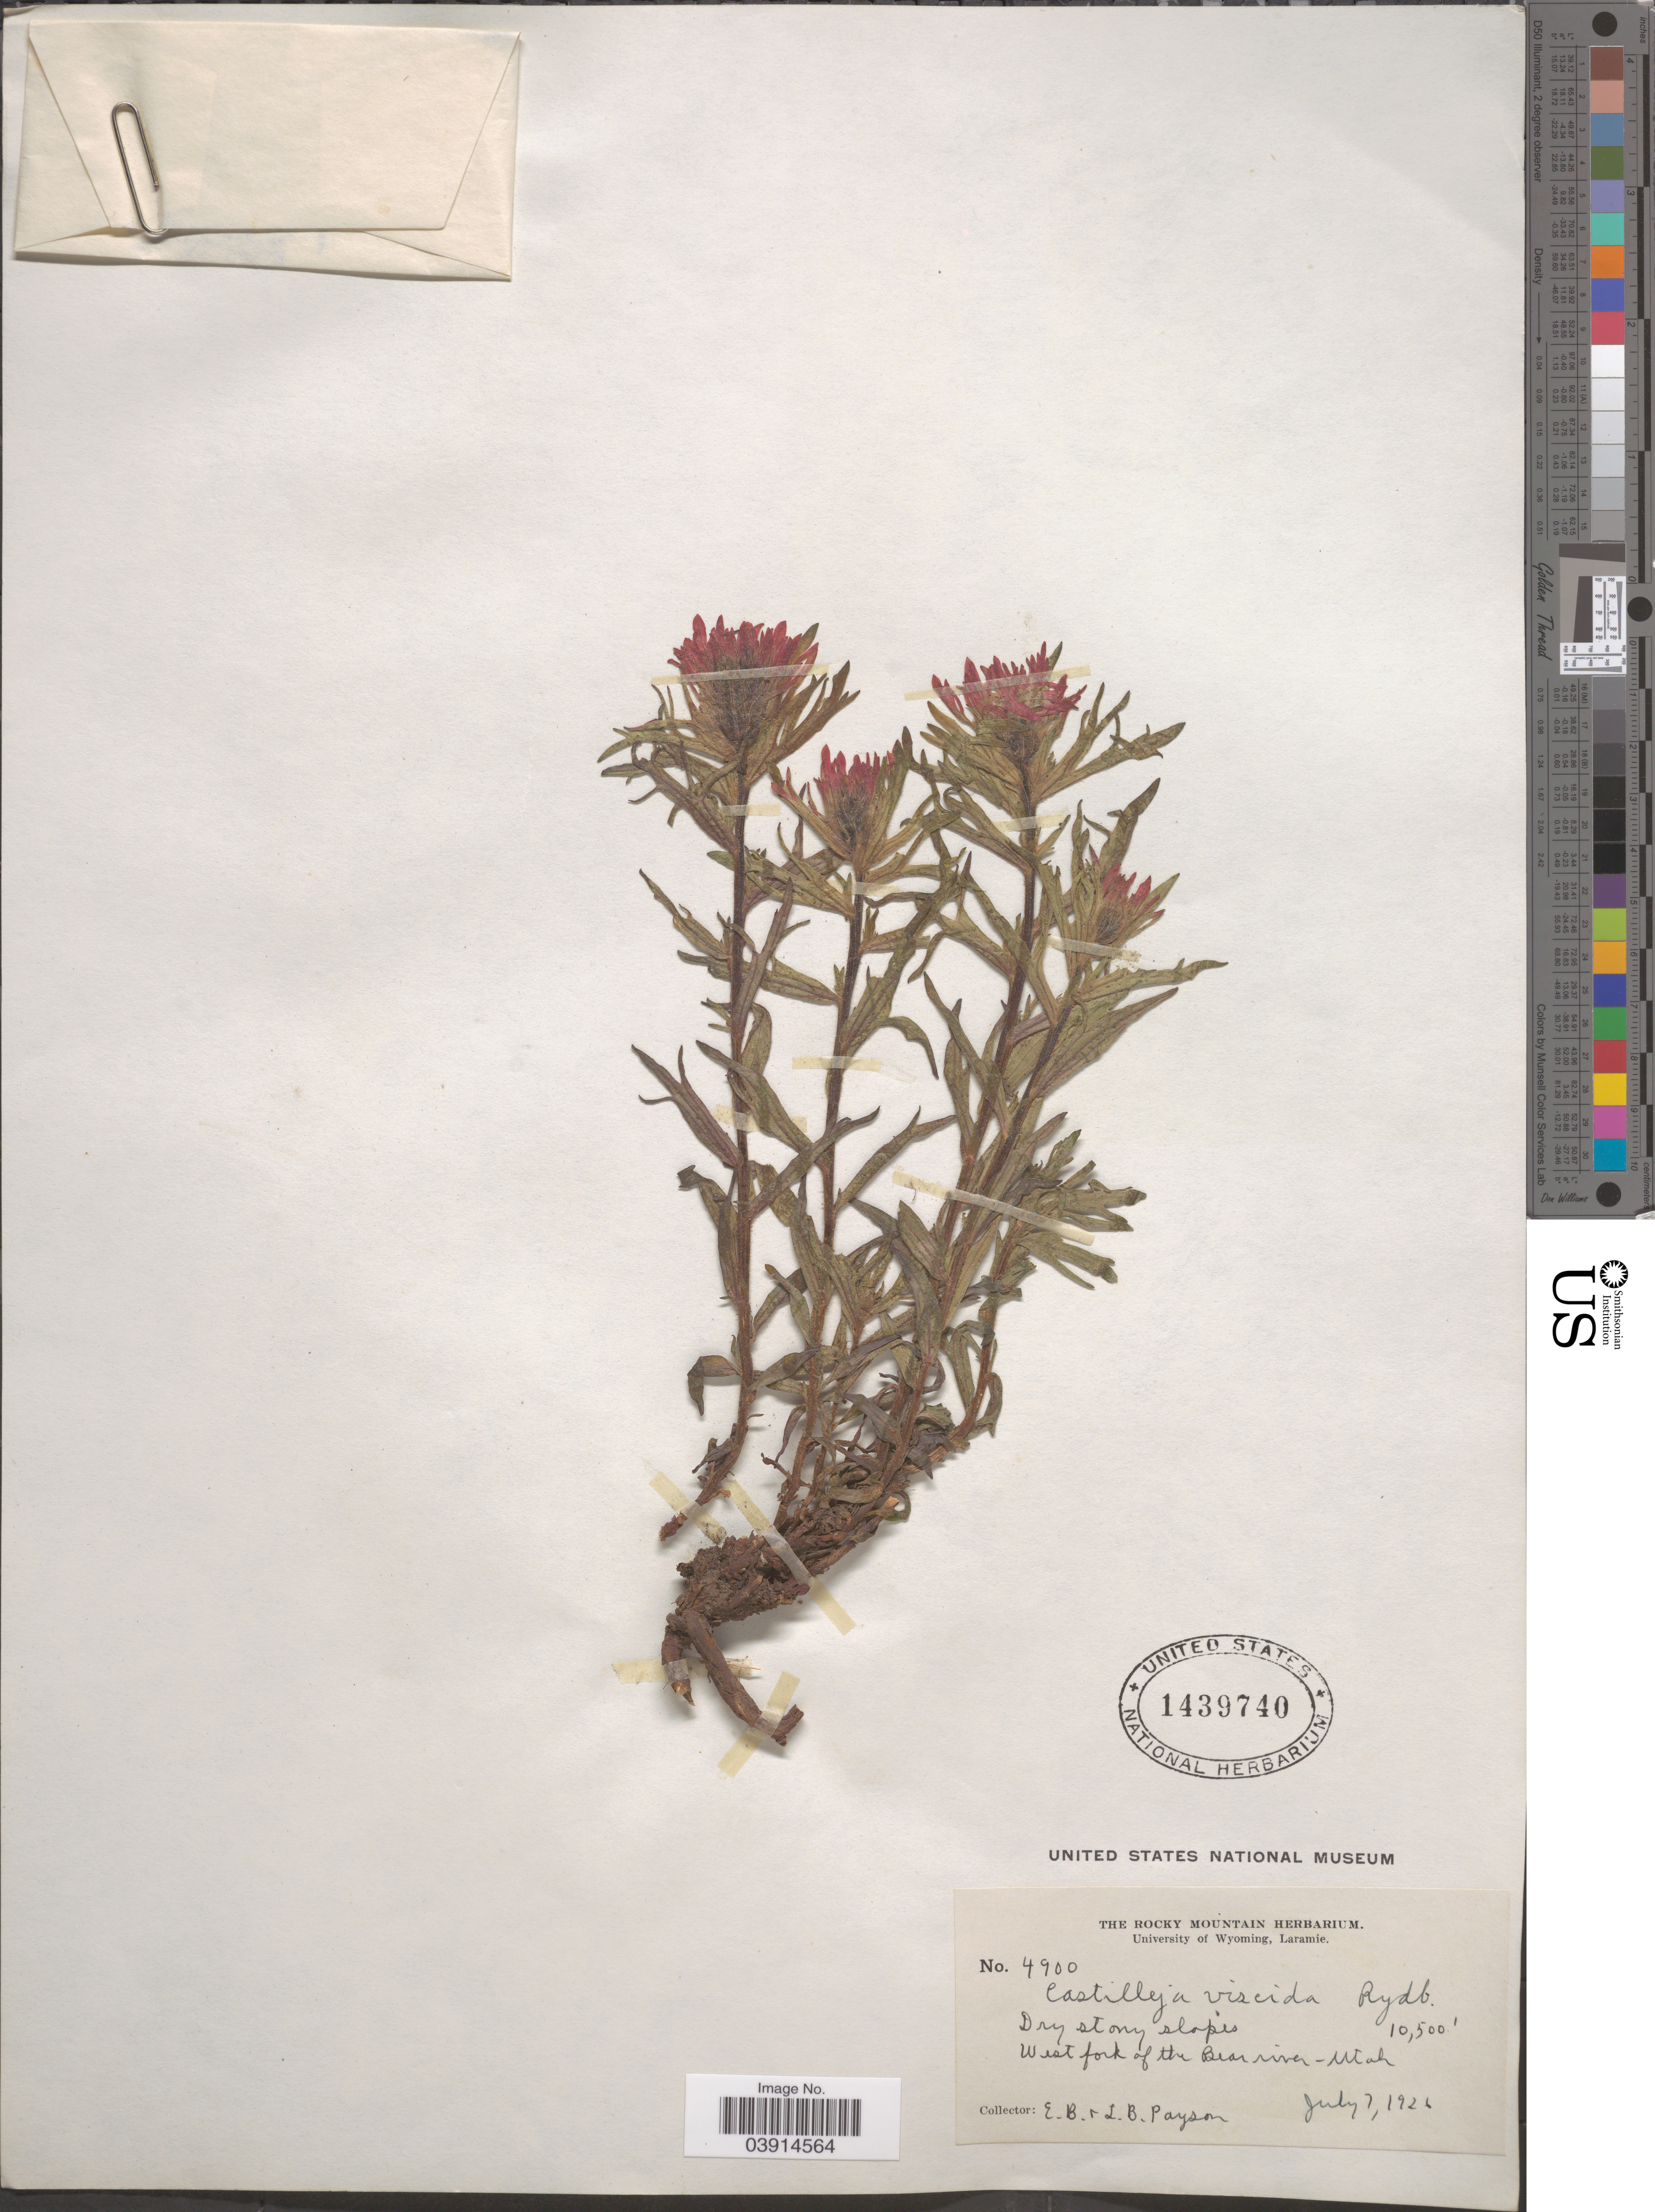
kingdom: Plantae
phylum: Tracheophyta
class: Magnoliopsida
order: Lamiales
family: Orobanchaceae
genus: Castilleja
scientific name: Castilleja viscida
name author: Rydb.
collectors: E. B. Payson & L. Payson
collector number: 4900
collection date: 1926-07-07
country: United States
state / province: Utah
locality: West fork of the Bear river.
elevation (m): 3200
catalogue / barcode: US 1439740